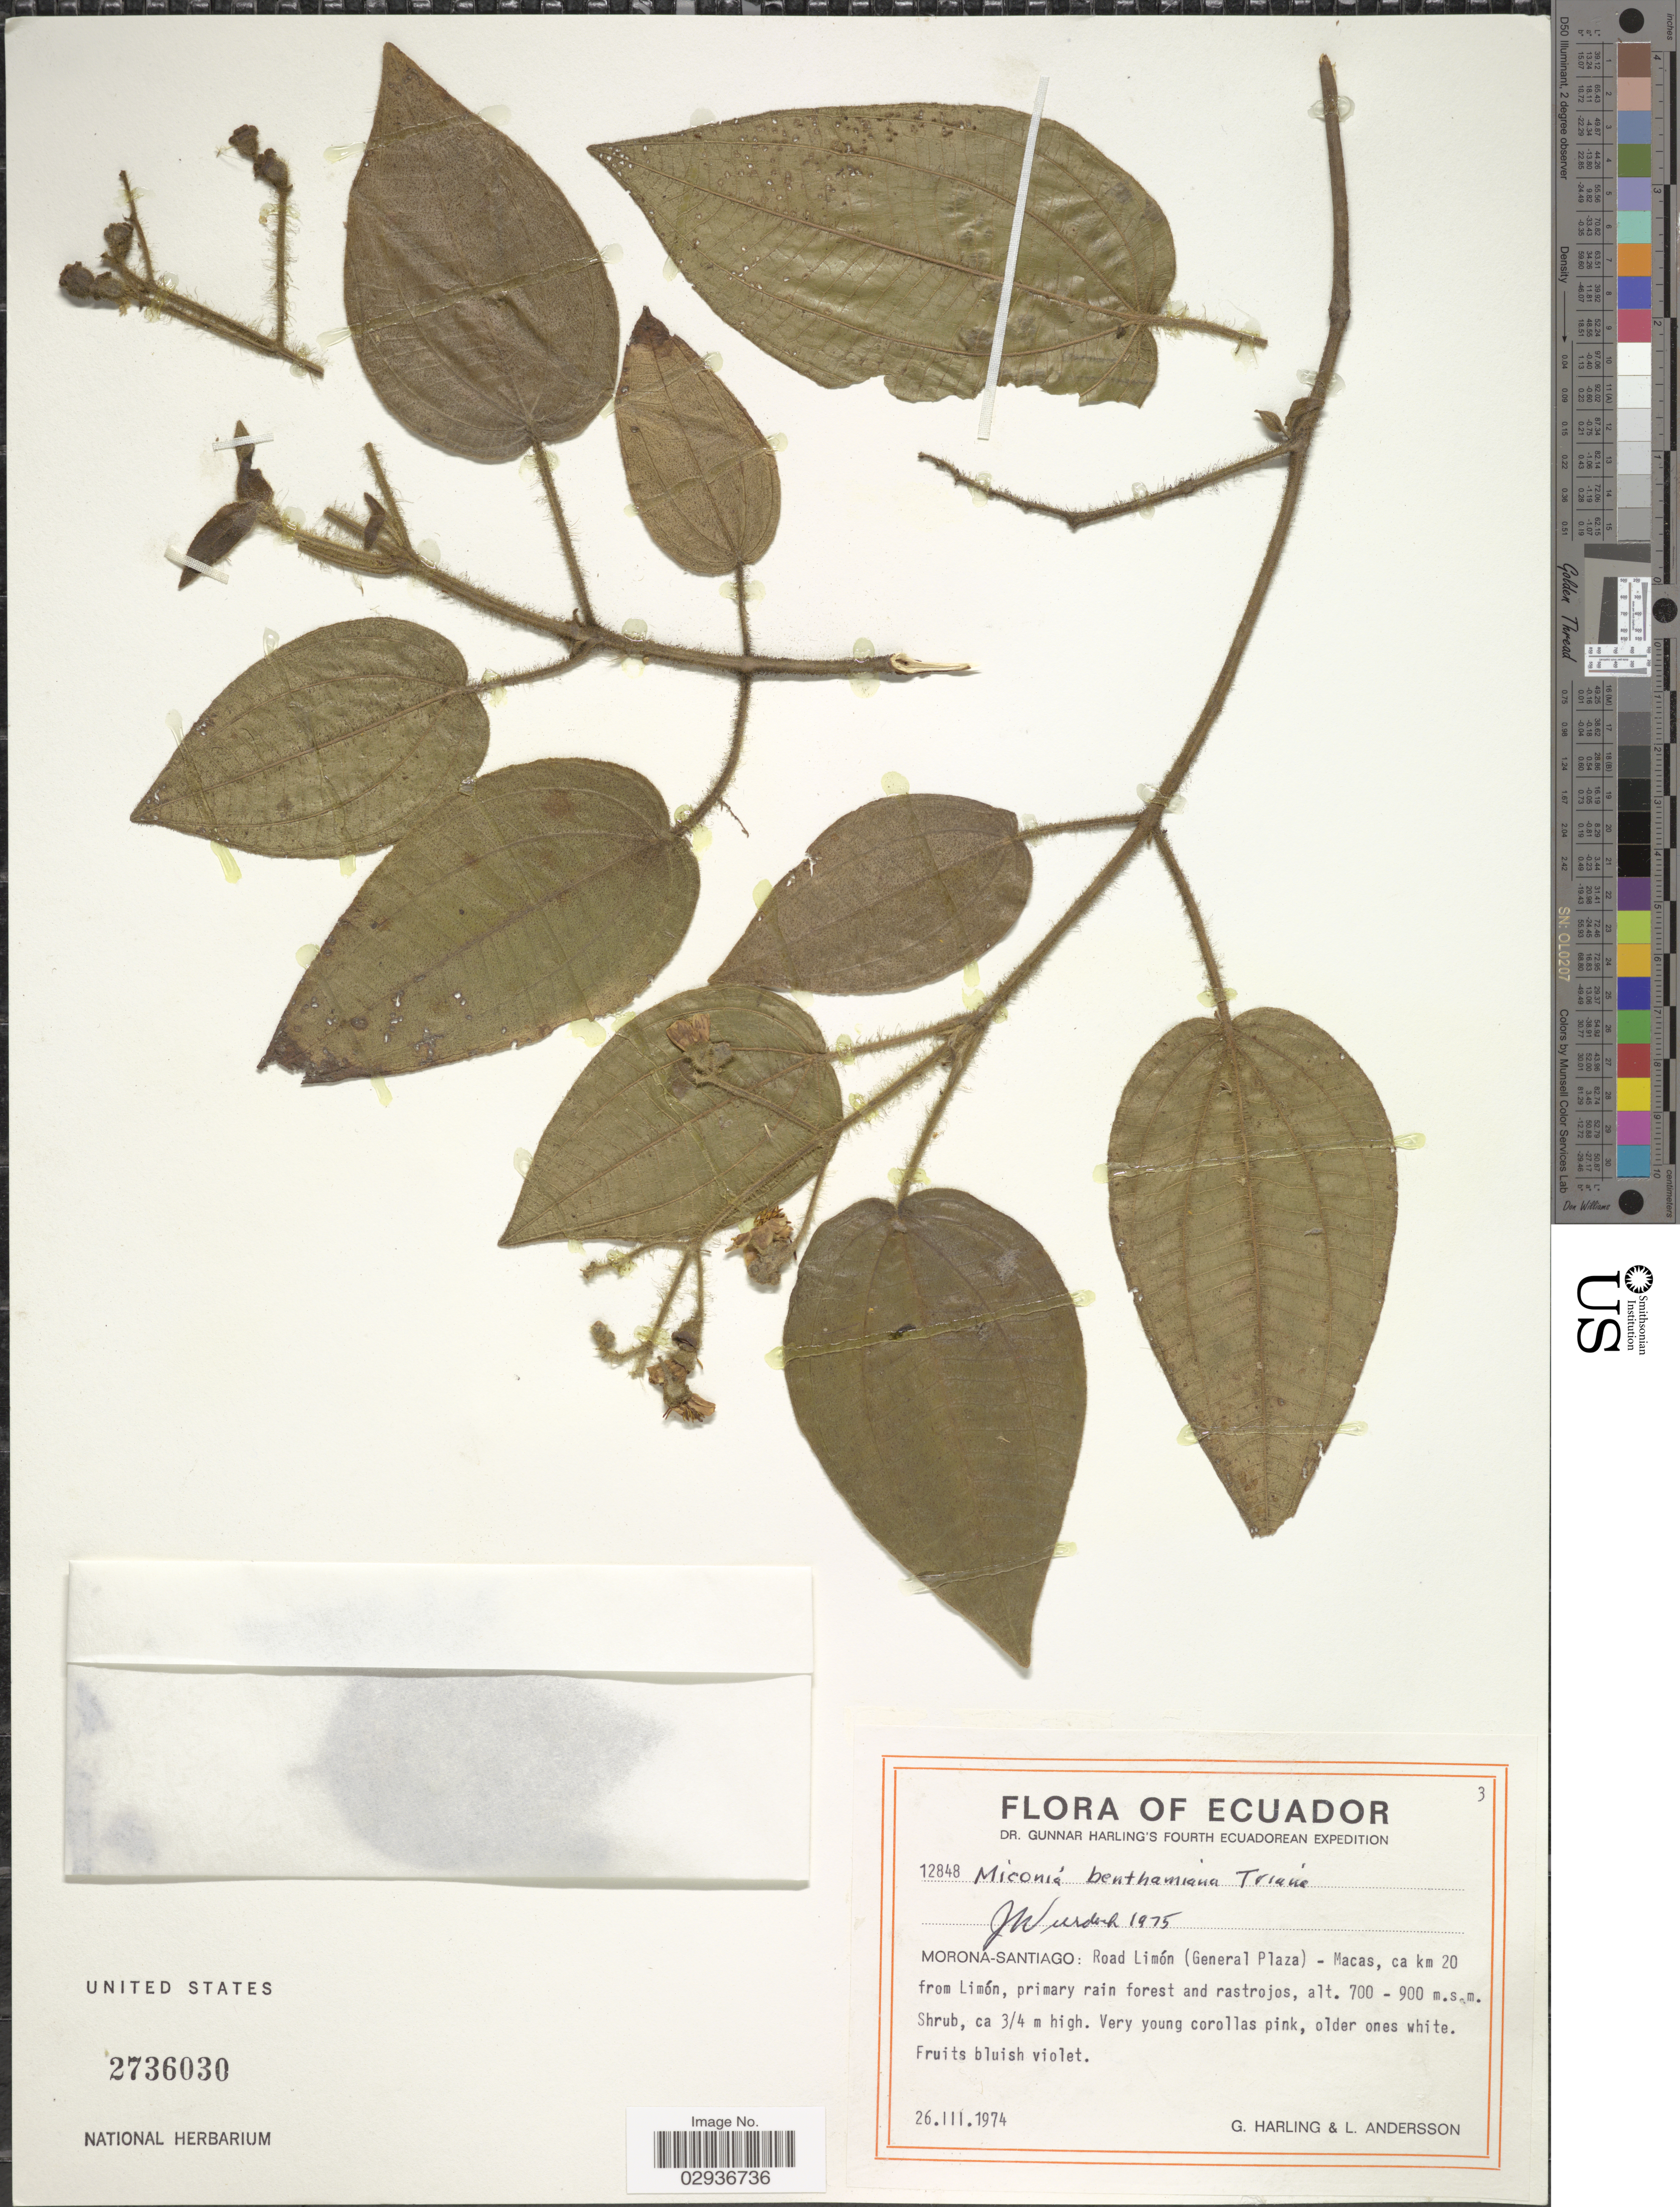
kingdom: Plantae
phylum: Tracheophyta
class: Magnoliopsida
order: Myrtales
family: Melastomataceae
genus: Miconia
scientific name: Miconia benthamiana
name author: Triana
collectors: G. Harling & L. Andersson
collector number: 12848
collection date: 1974-03-26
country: Ecuador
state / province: Morona-Santiago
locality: Road Limón (General Plaza) - Macas, ca. km 20 from Limón.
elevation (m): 700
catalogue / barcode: US 2736030